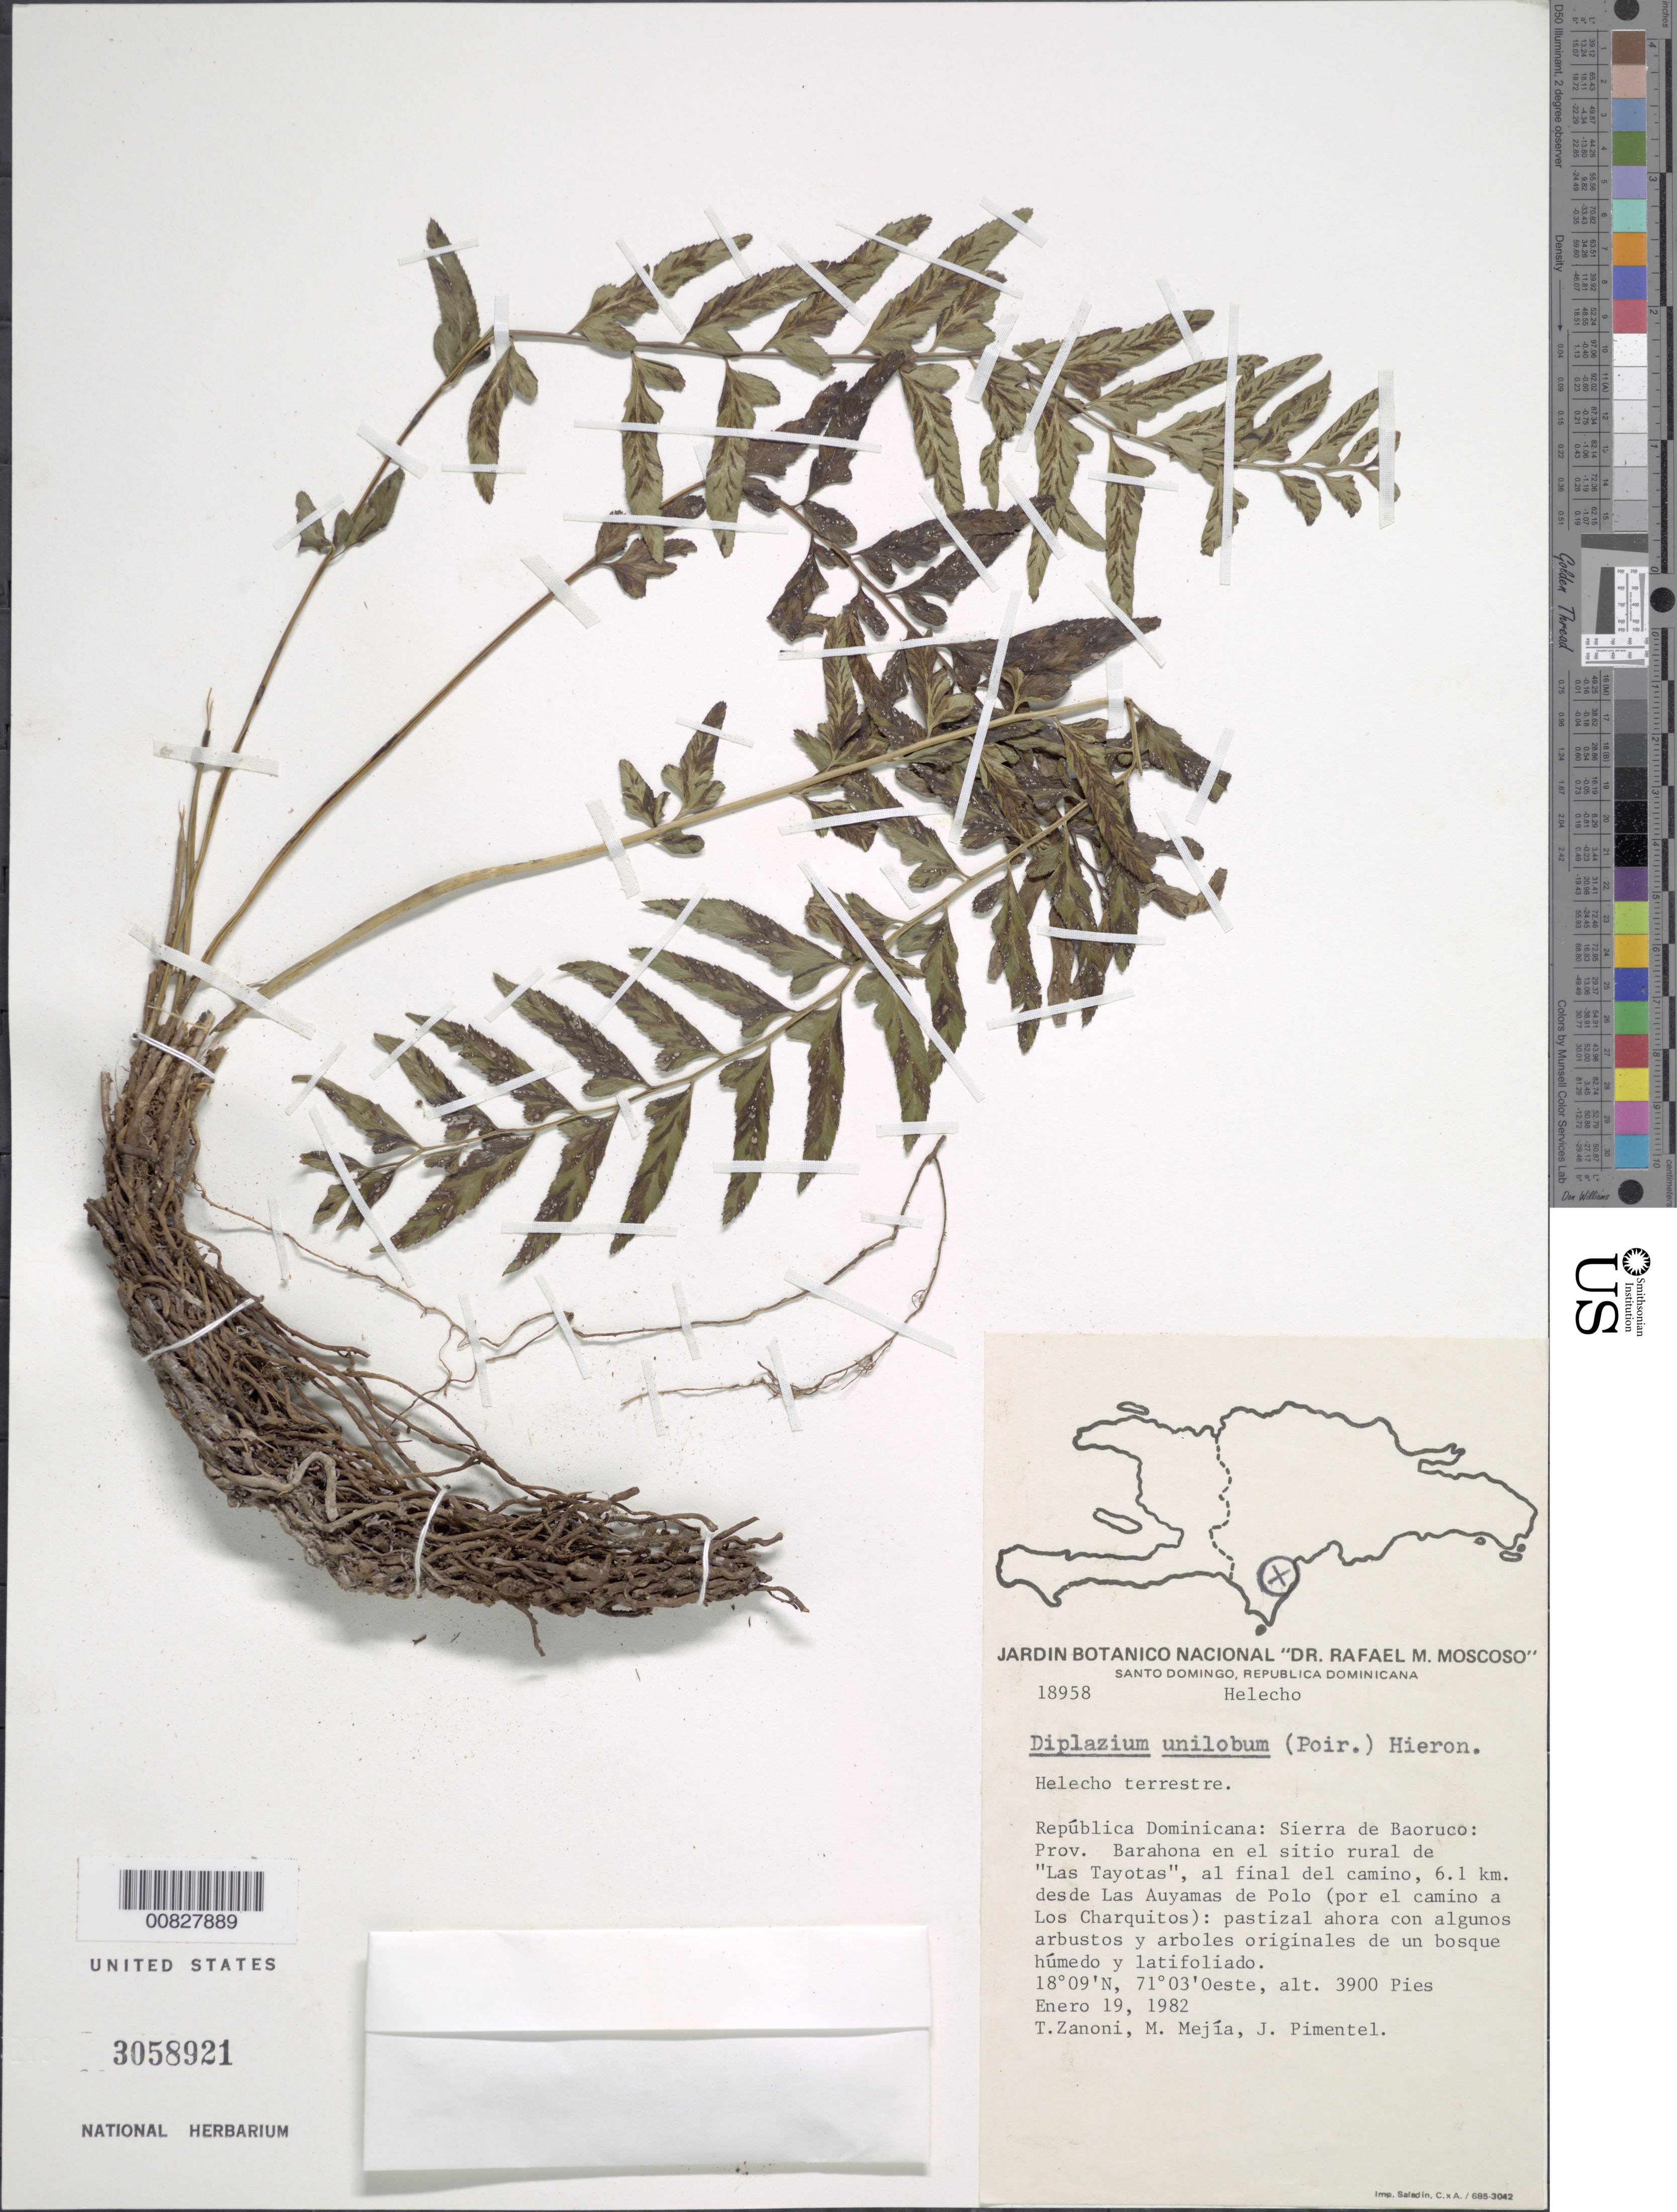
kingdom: Plantae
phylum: Tracheophyta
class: Polypodiopsida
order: Polypodiales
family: Athyriaceae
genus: Diplazium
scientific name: Diplazium unilobum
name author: (Poir.) Hieron.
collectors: T. A. Zanoni, M. Mejia & J. Pimentel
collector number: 18958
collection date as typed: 19 Jan 1982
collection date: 1982-01-19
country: Dominican Republic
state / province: Barahona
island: Hispaniola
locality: Sierra de Baoruco, "Las Tayotas", 6.1 km desde Las Auyamas de Polo, por camino a Los Charquitos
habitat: Pastizal ahora con algunos arbustos y arboles originales de un bosque húmida y latifoliado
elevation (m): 1189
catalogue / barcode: US 3058921